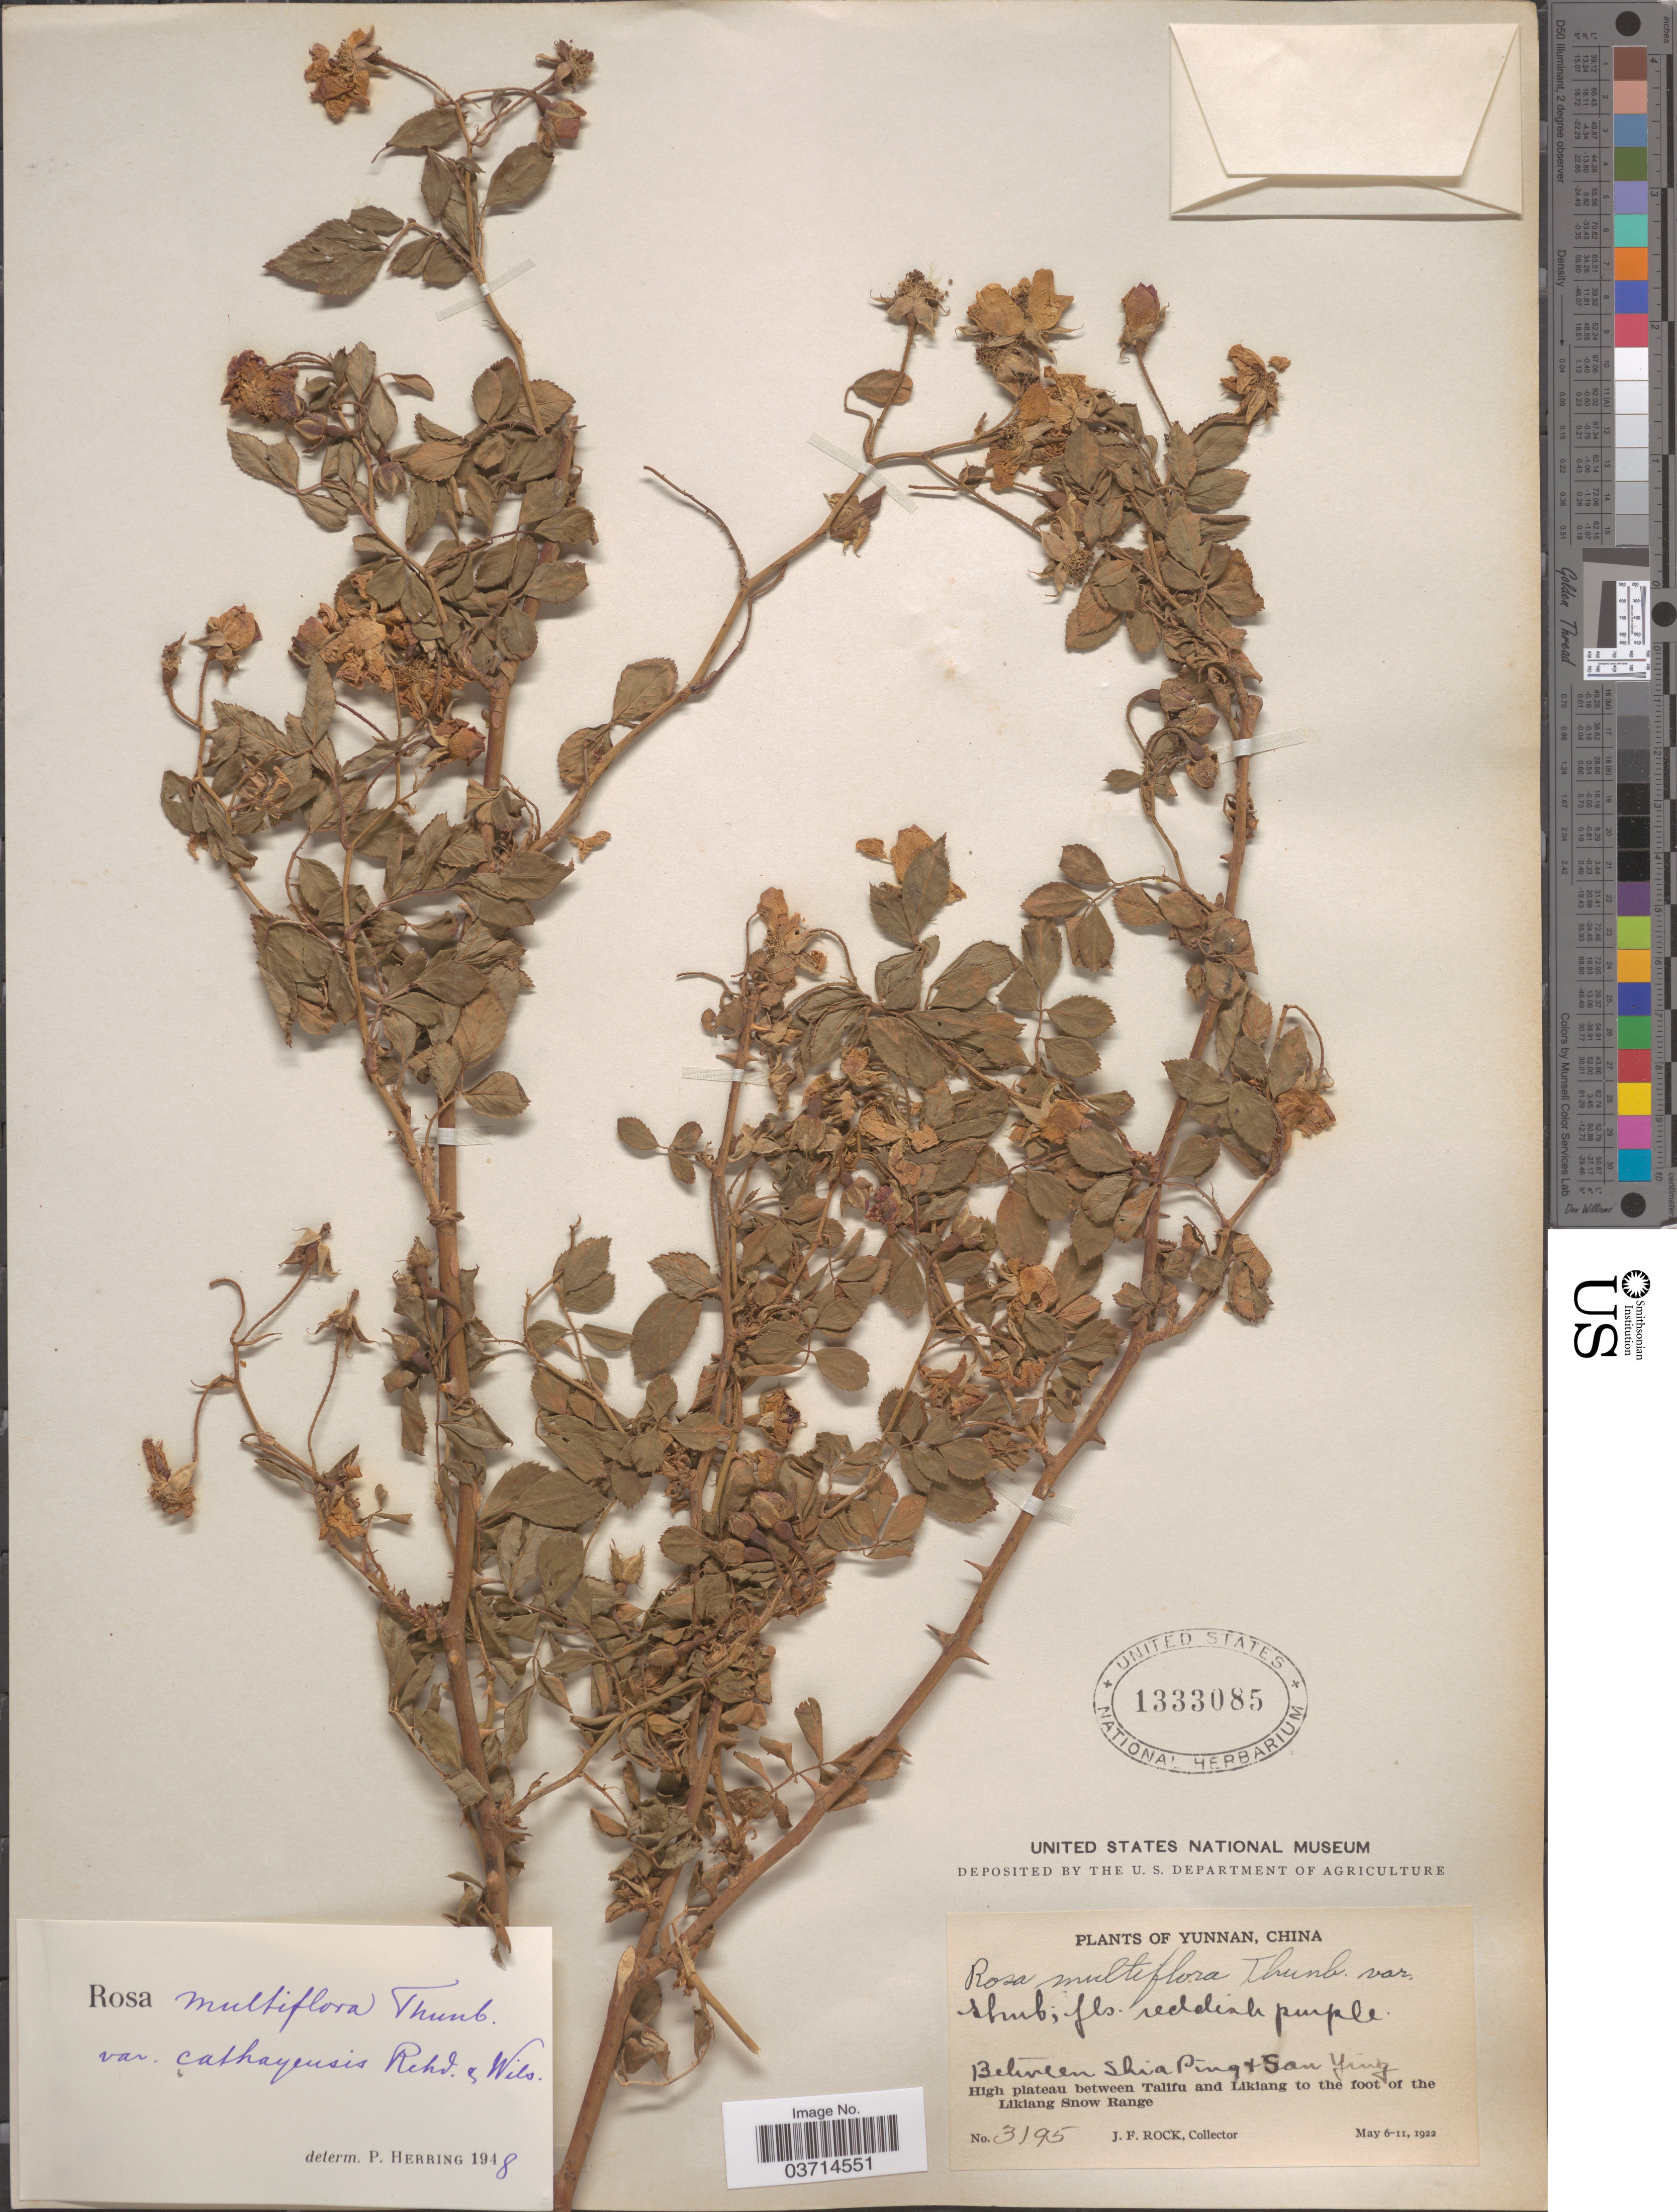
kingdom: Plantae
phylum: Tracheophyta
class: Magnoliopsida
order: Rosales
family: Rosaceae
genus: Rosa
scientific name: Rosa multiflora var. cathayensis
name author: Rehder & E.H. Wilson in Sarg.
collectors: J. Rock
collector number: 3195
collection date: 1922-05-06/1922-05-11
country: China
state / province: Yunnan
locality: Between Shia Ping + San Ying. High plateau between Talifu and Likiang to the foot of the Likiang Snow Range.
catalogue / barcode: US 1333085